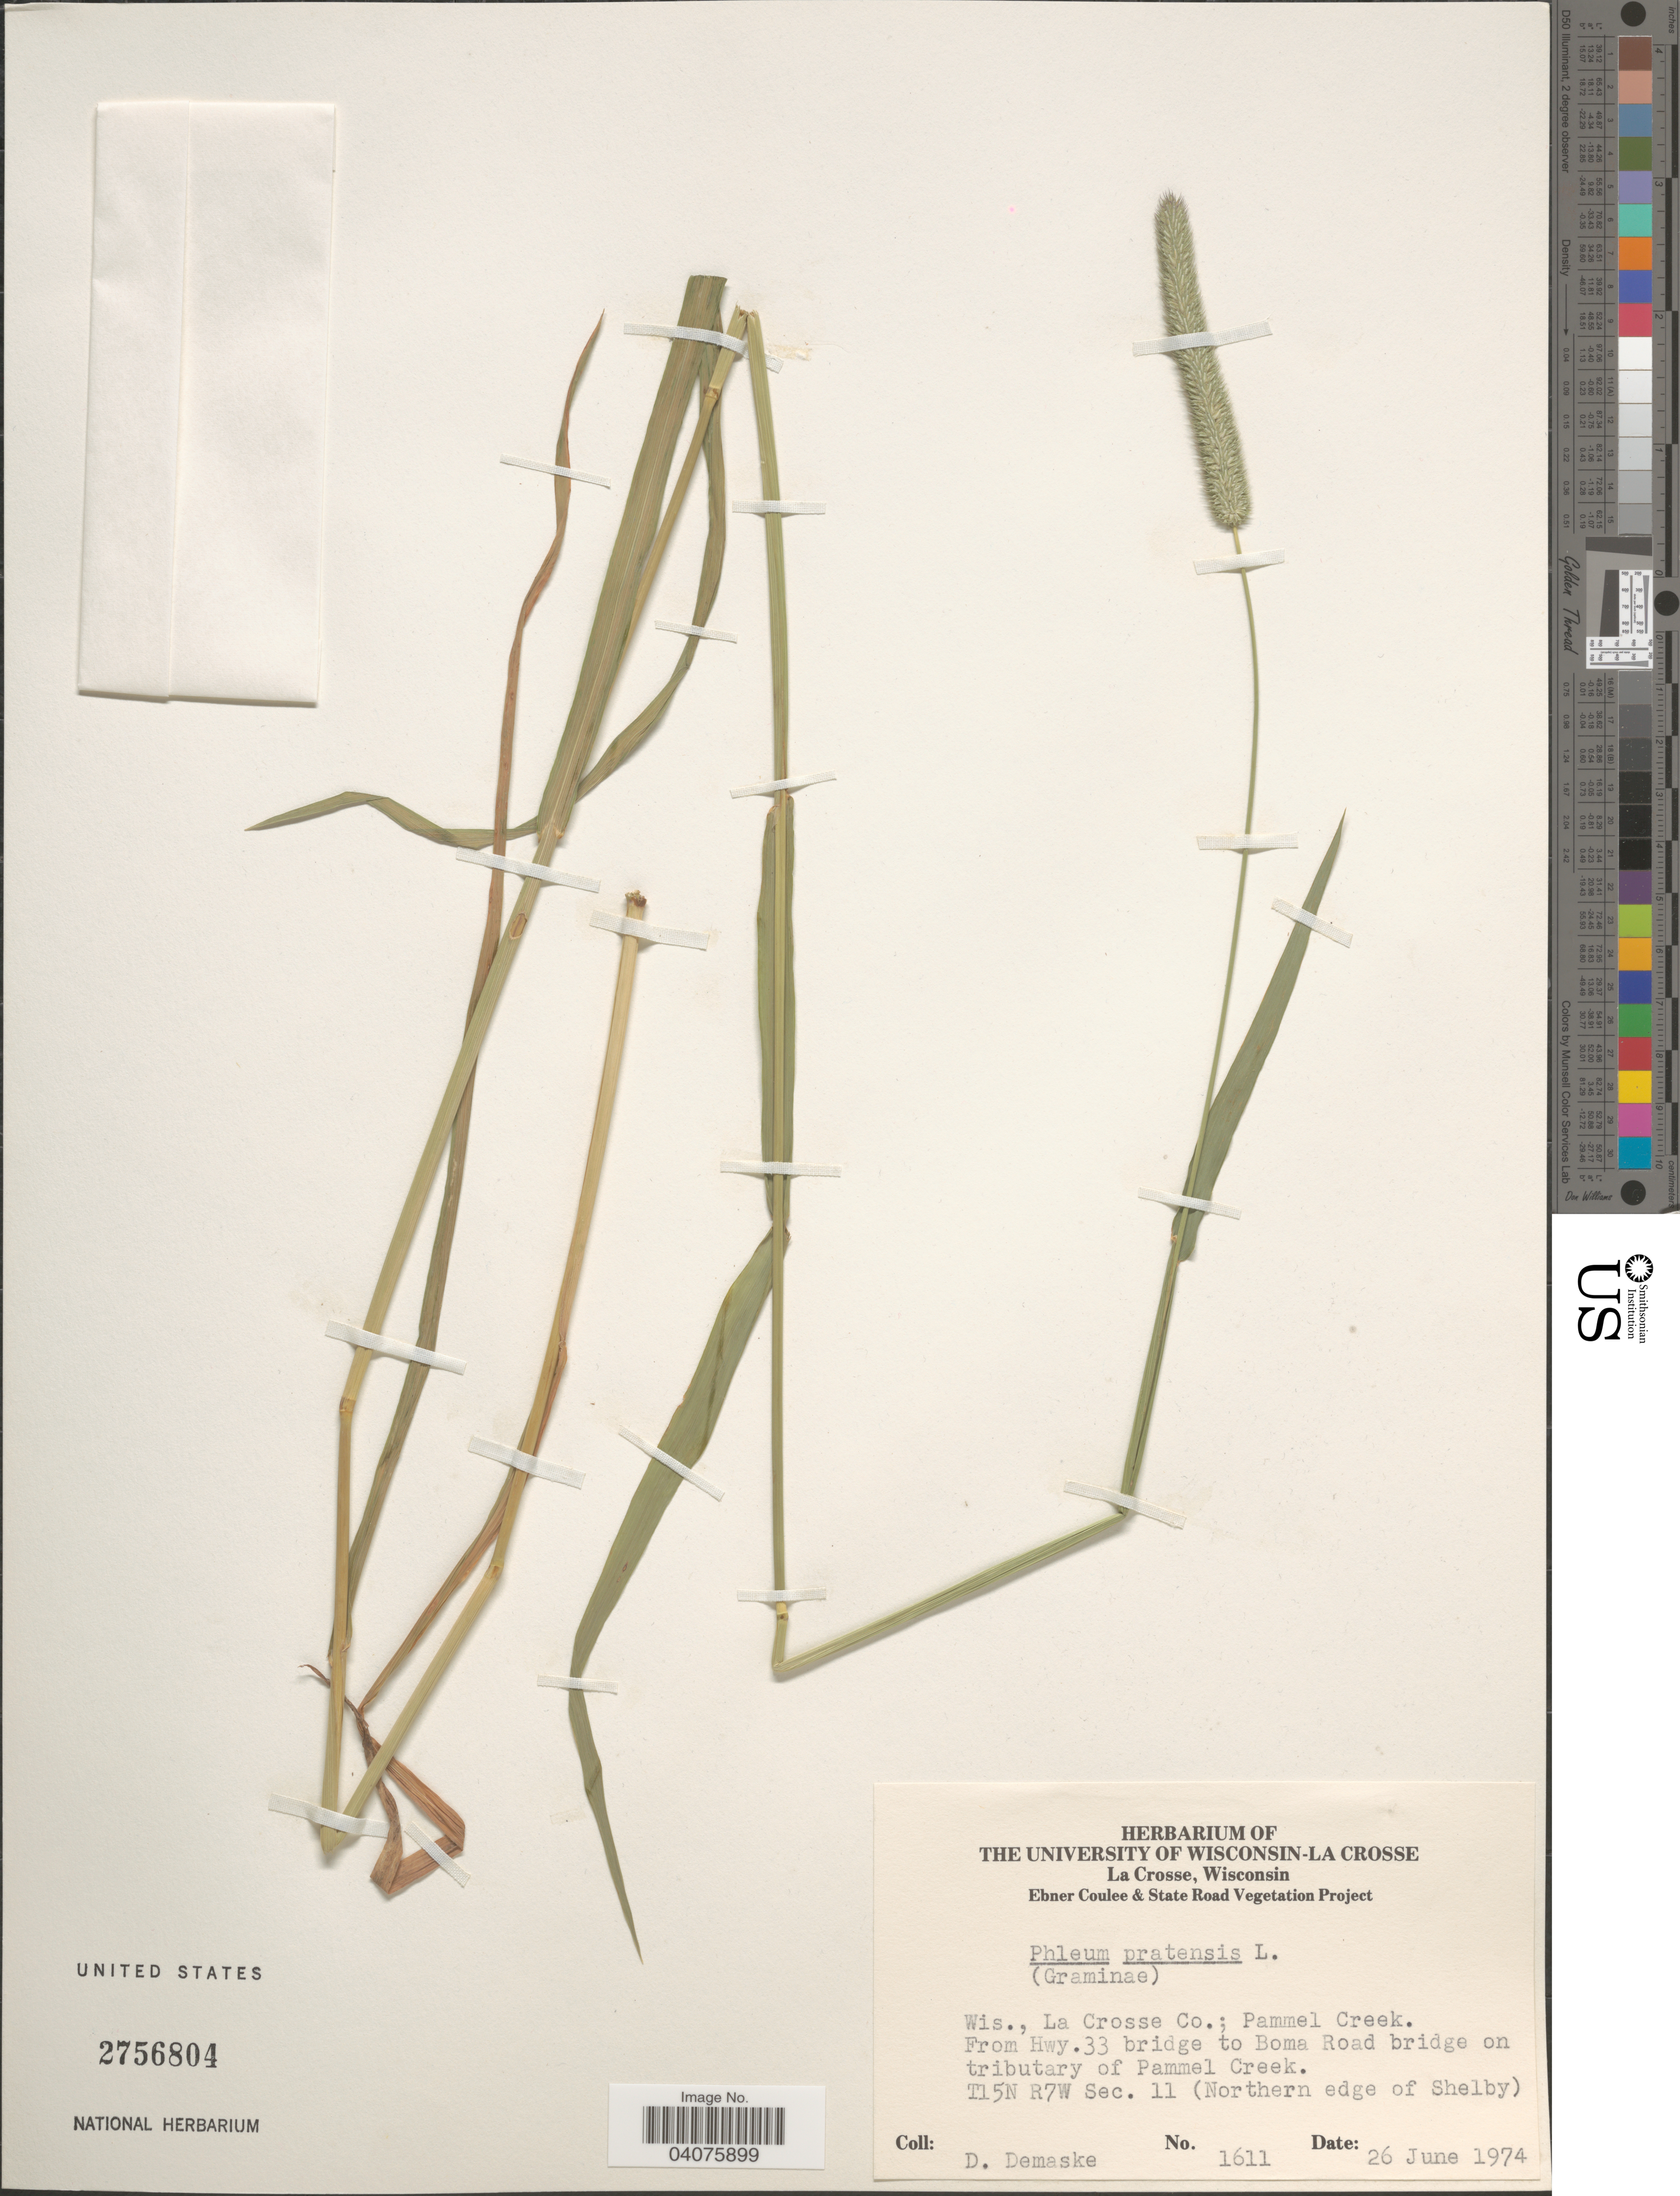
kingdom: Plantae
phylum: Tracheophyta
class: Liliopsida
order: Poales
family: Poaceae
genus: Phleum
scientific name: Phleum pratense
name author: L.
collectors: D. Demaske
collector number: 1611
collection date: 1974-06-26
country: United States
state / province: Wisconsin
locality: La Crosse Co.; Pammel Creek. From Hwy. 33 bridge to Boma Road bridge on tributary of Pammel Creek. T15N R7W Sec. 11 (Northern edge of Shelby).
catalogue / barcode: US 2756804